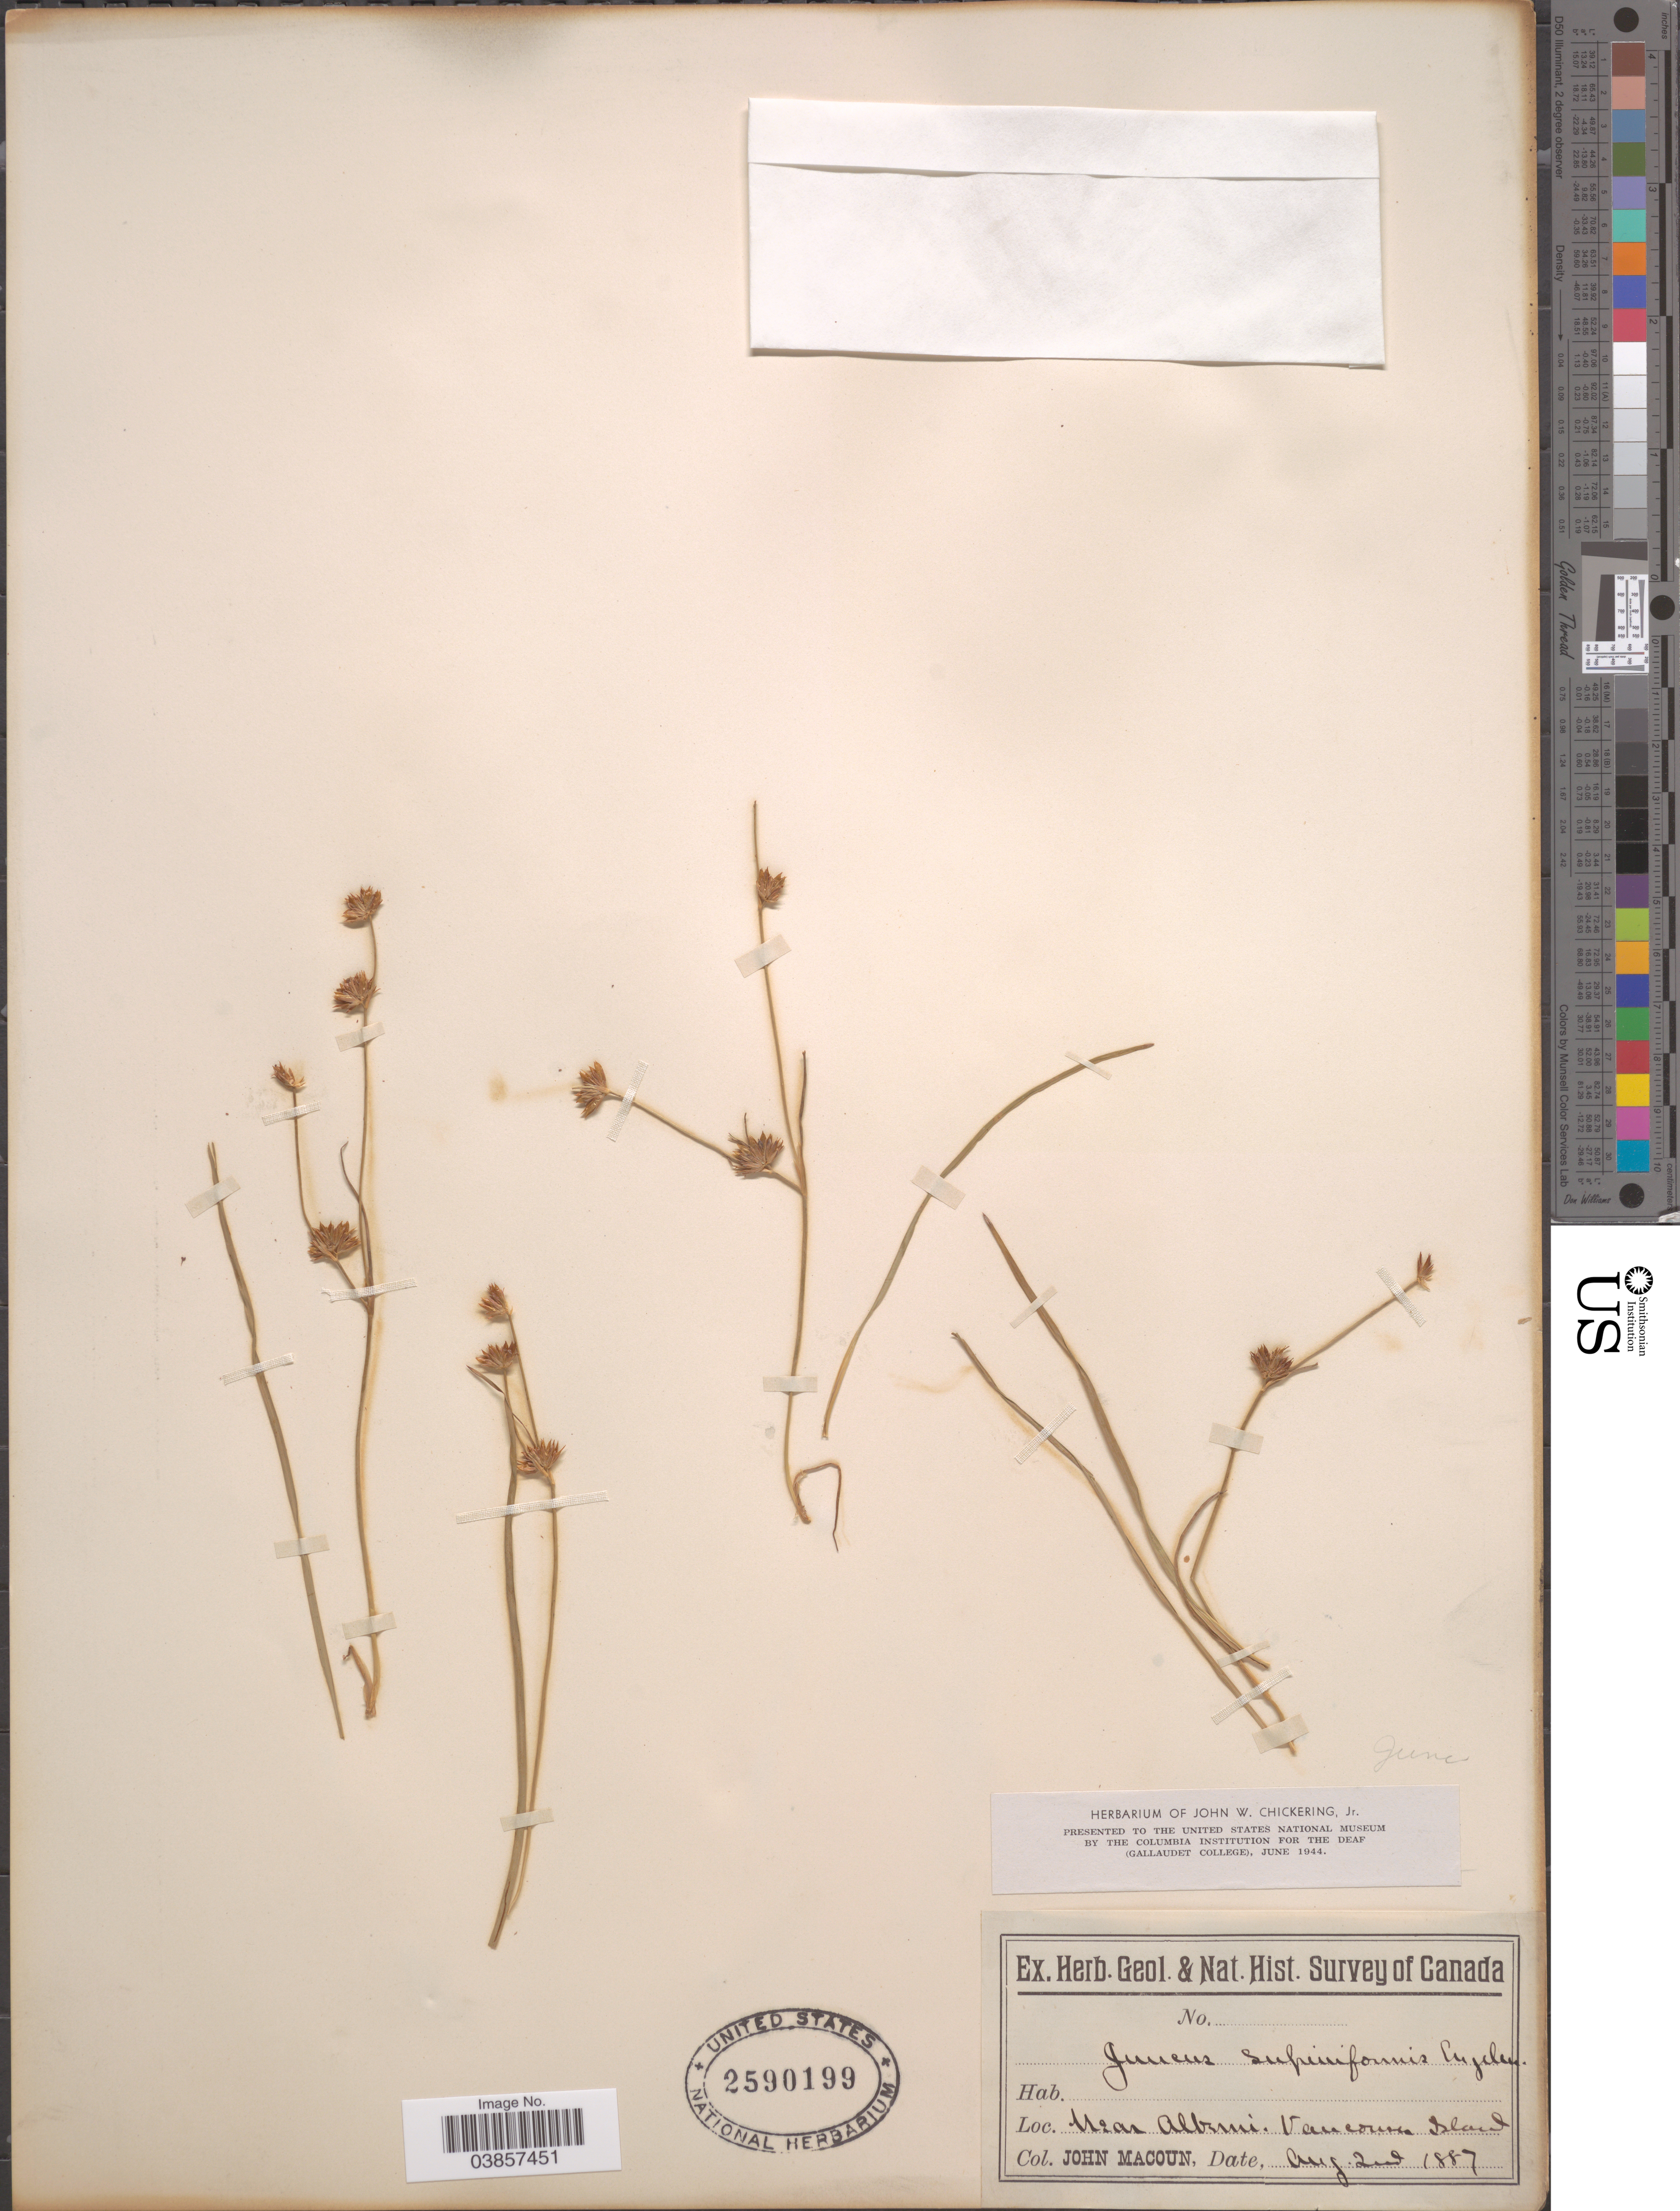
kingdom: Plantae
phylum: Tracheophyta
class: Liliopsida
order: Poales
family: Juncaceae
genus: Juncus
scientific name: Juncus supiniformis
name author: Engelm.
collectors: J. Macoun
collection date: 1887-08-02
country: Canada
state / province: British Columbia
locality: Near Alberni. Vancouver Island.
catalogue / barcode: US 2590199